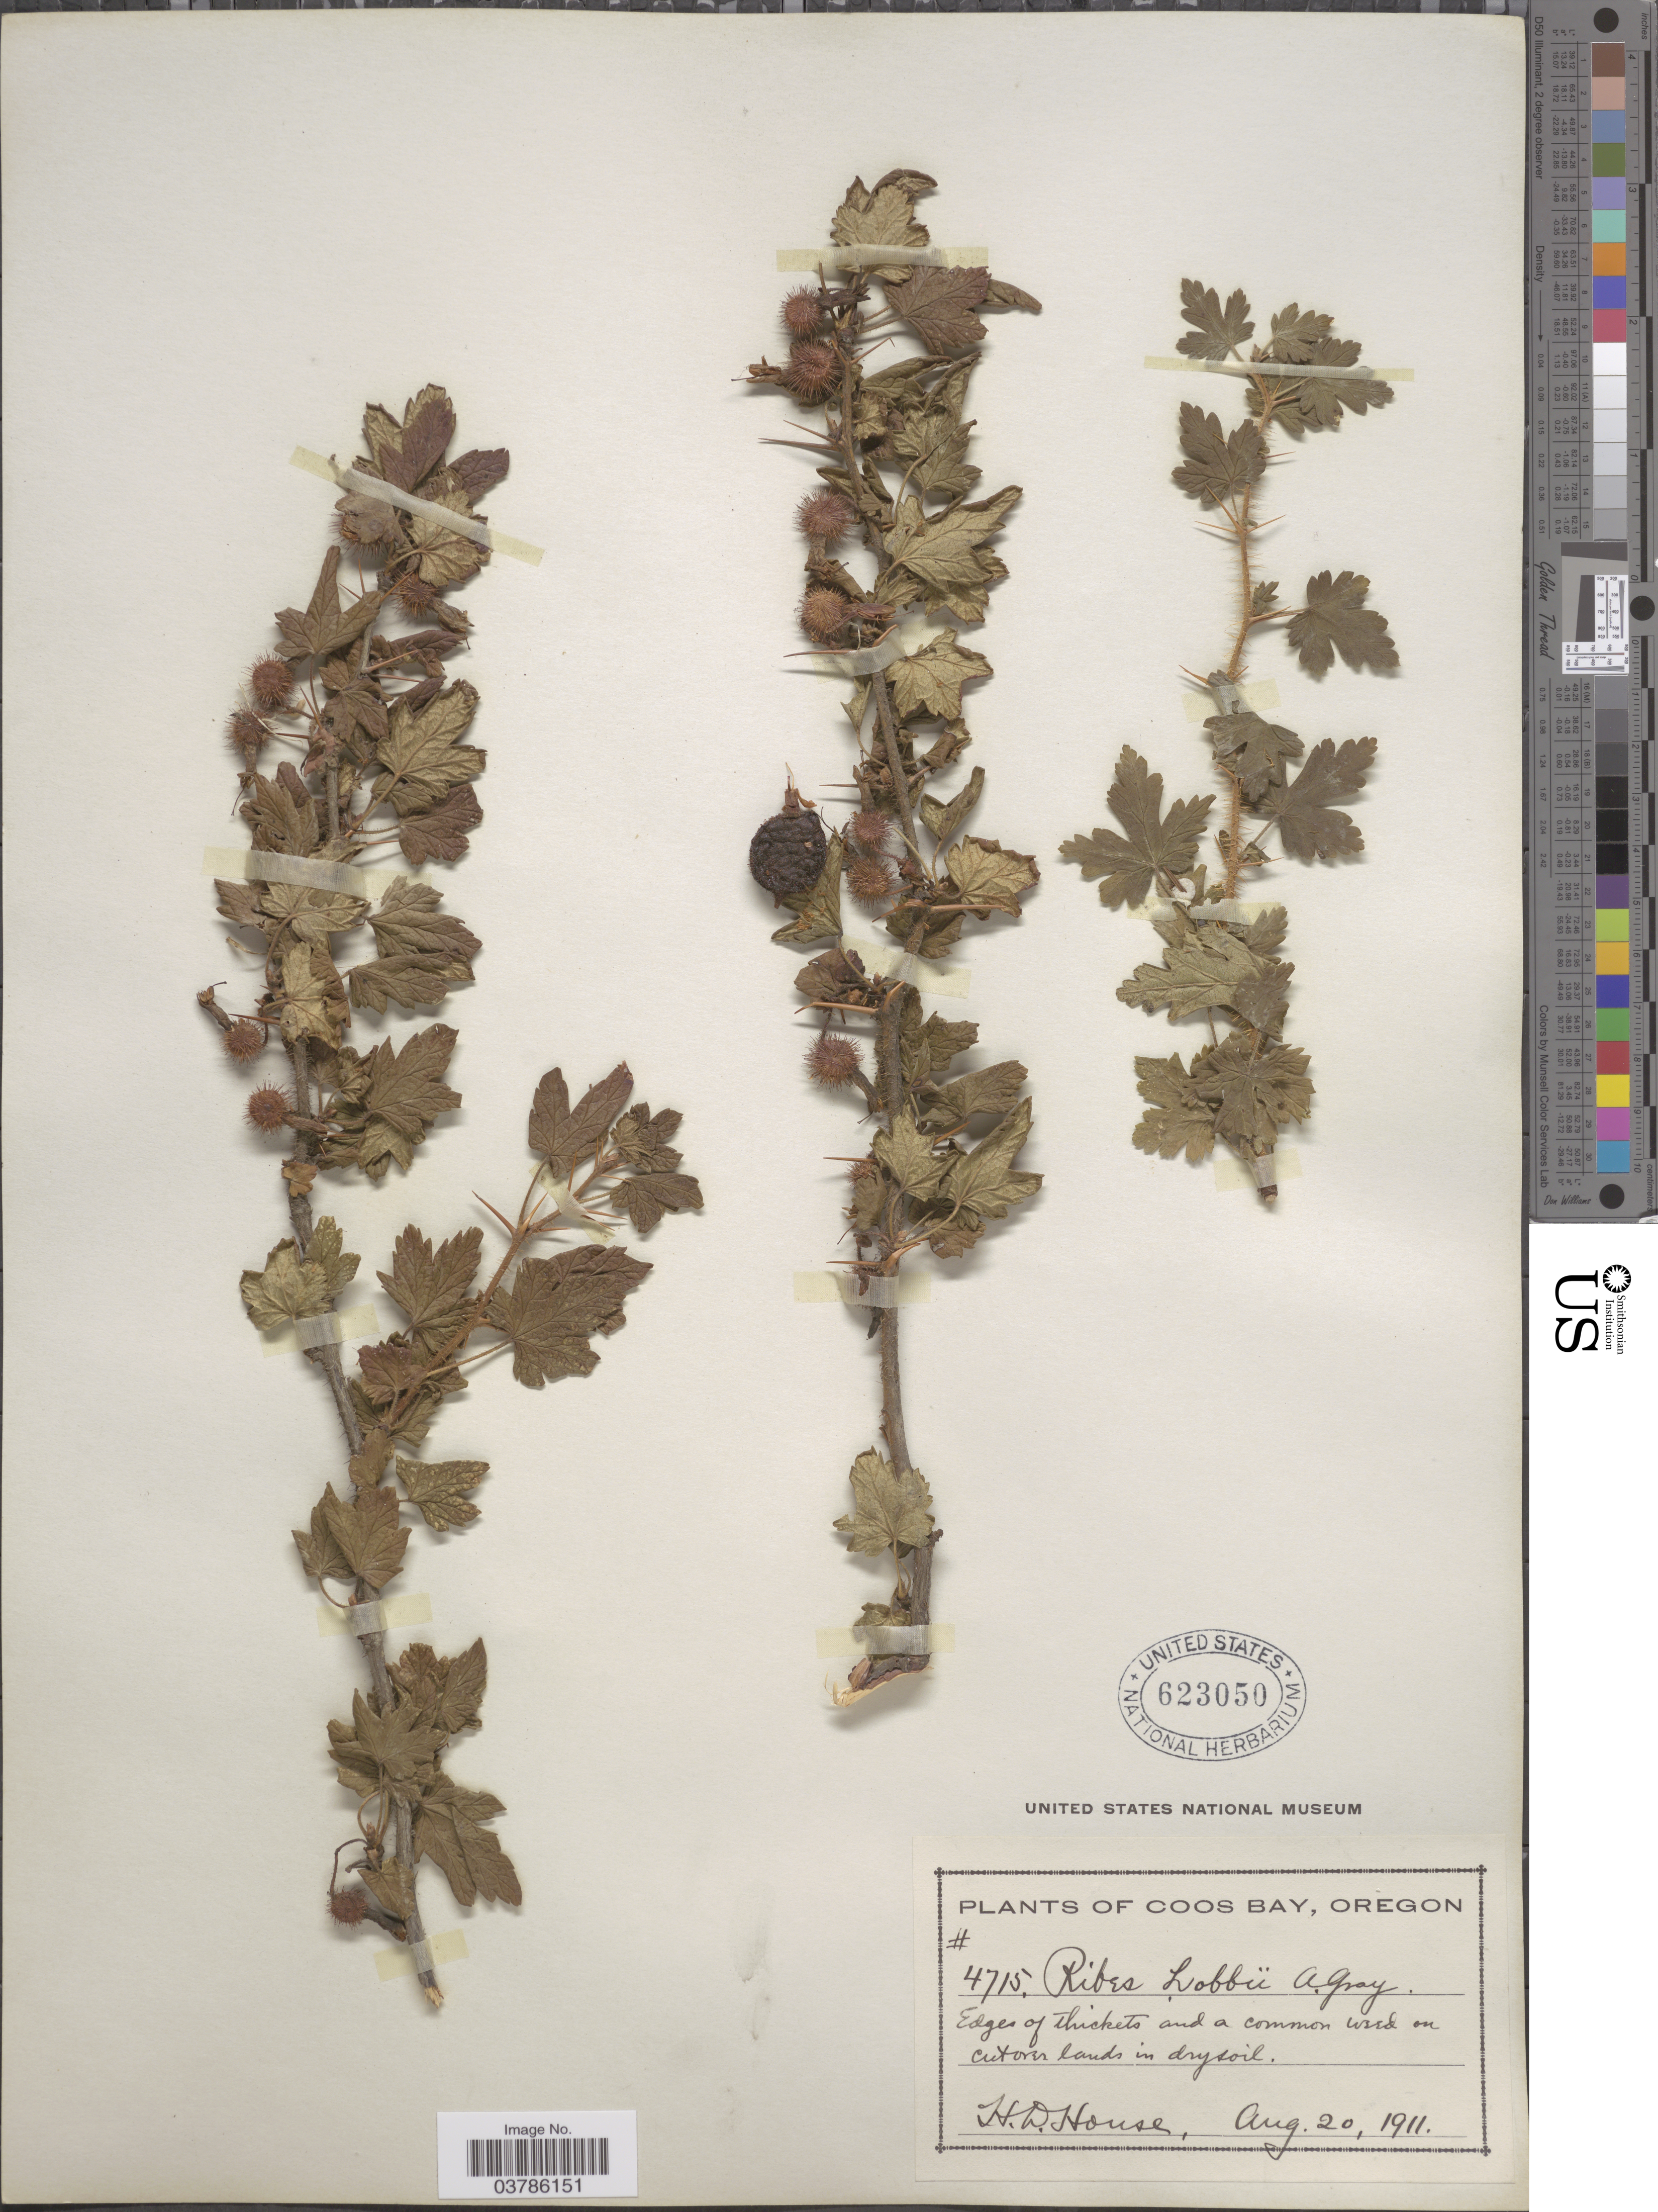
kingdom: Plantae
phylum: Tracheophyta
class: Magnoliopsida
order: Saxifragales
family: Grossulariaceae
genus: Ribes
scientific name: Ribes lobbii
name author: A. Gray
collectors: H. D. House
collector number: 4715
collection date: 1911-08-20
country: United States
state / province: Oregon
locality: Coos Bay.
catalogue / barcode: US 623050